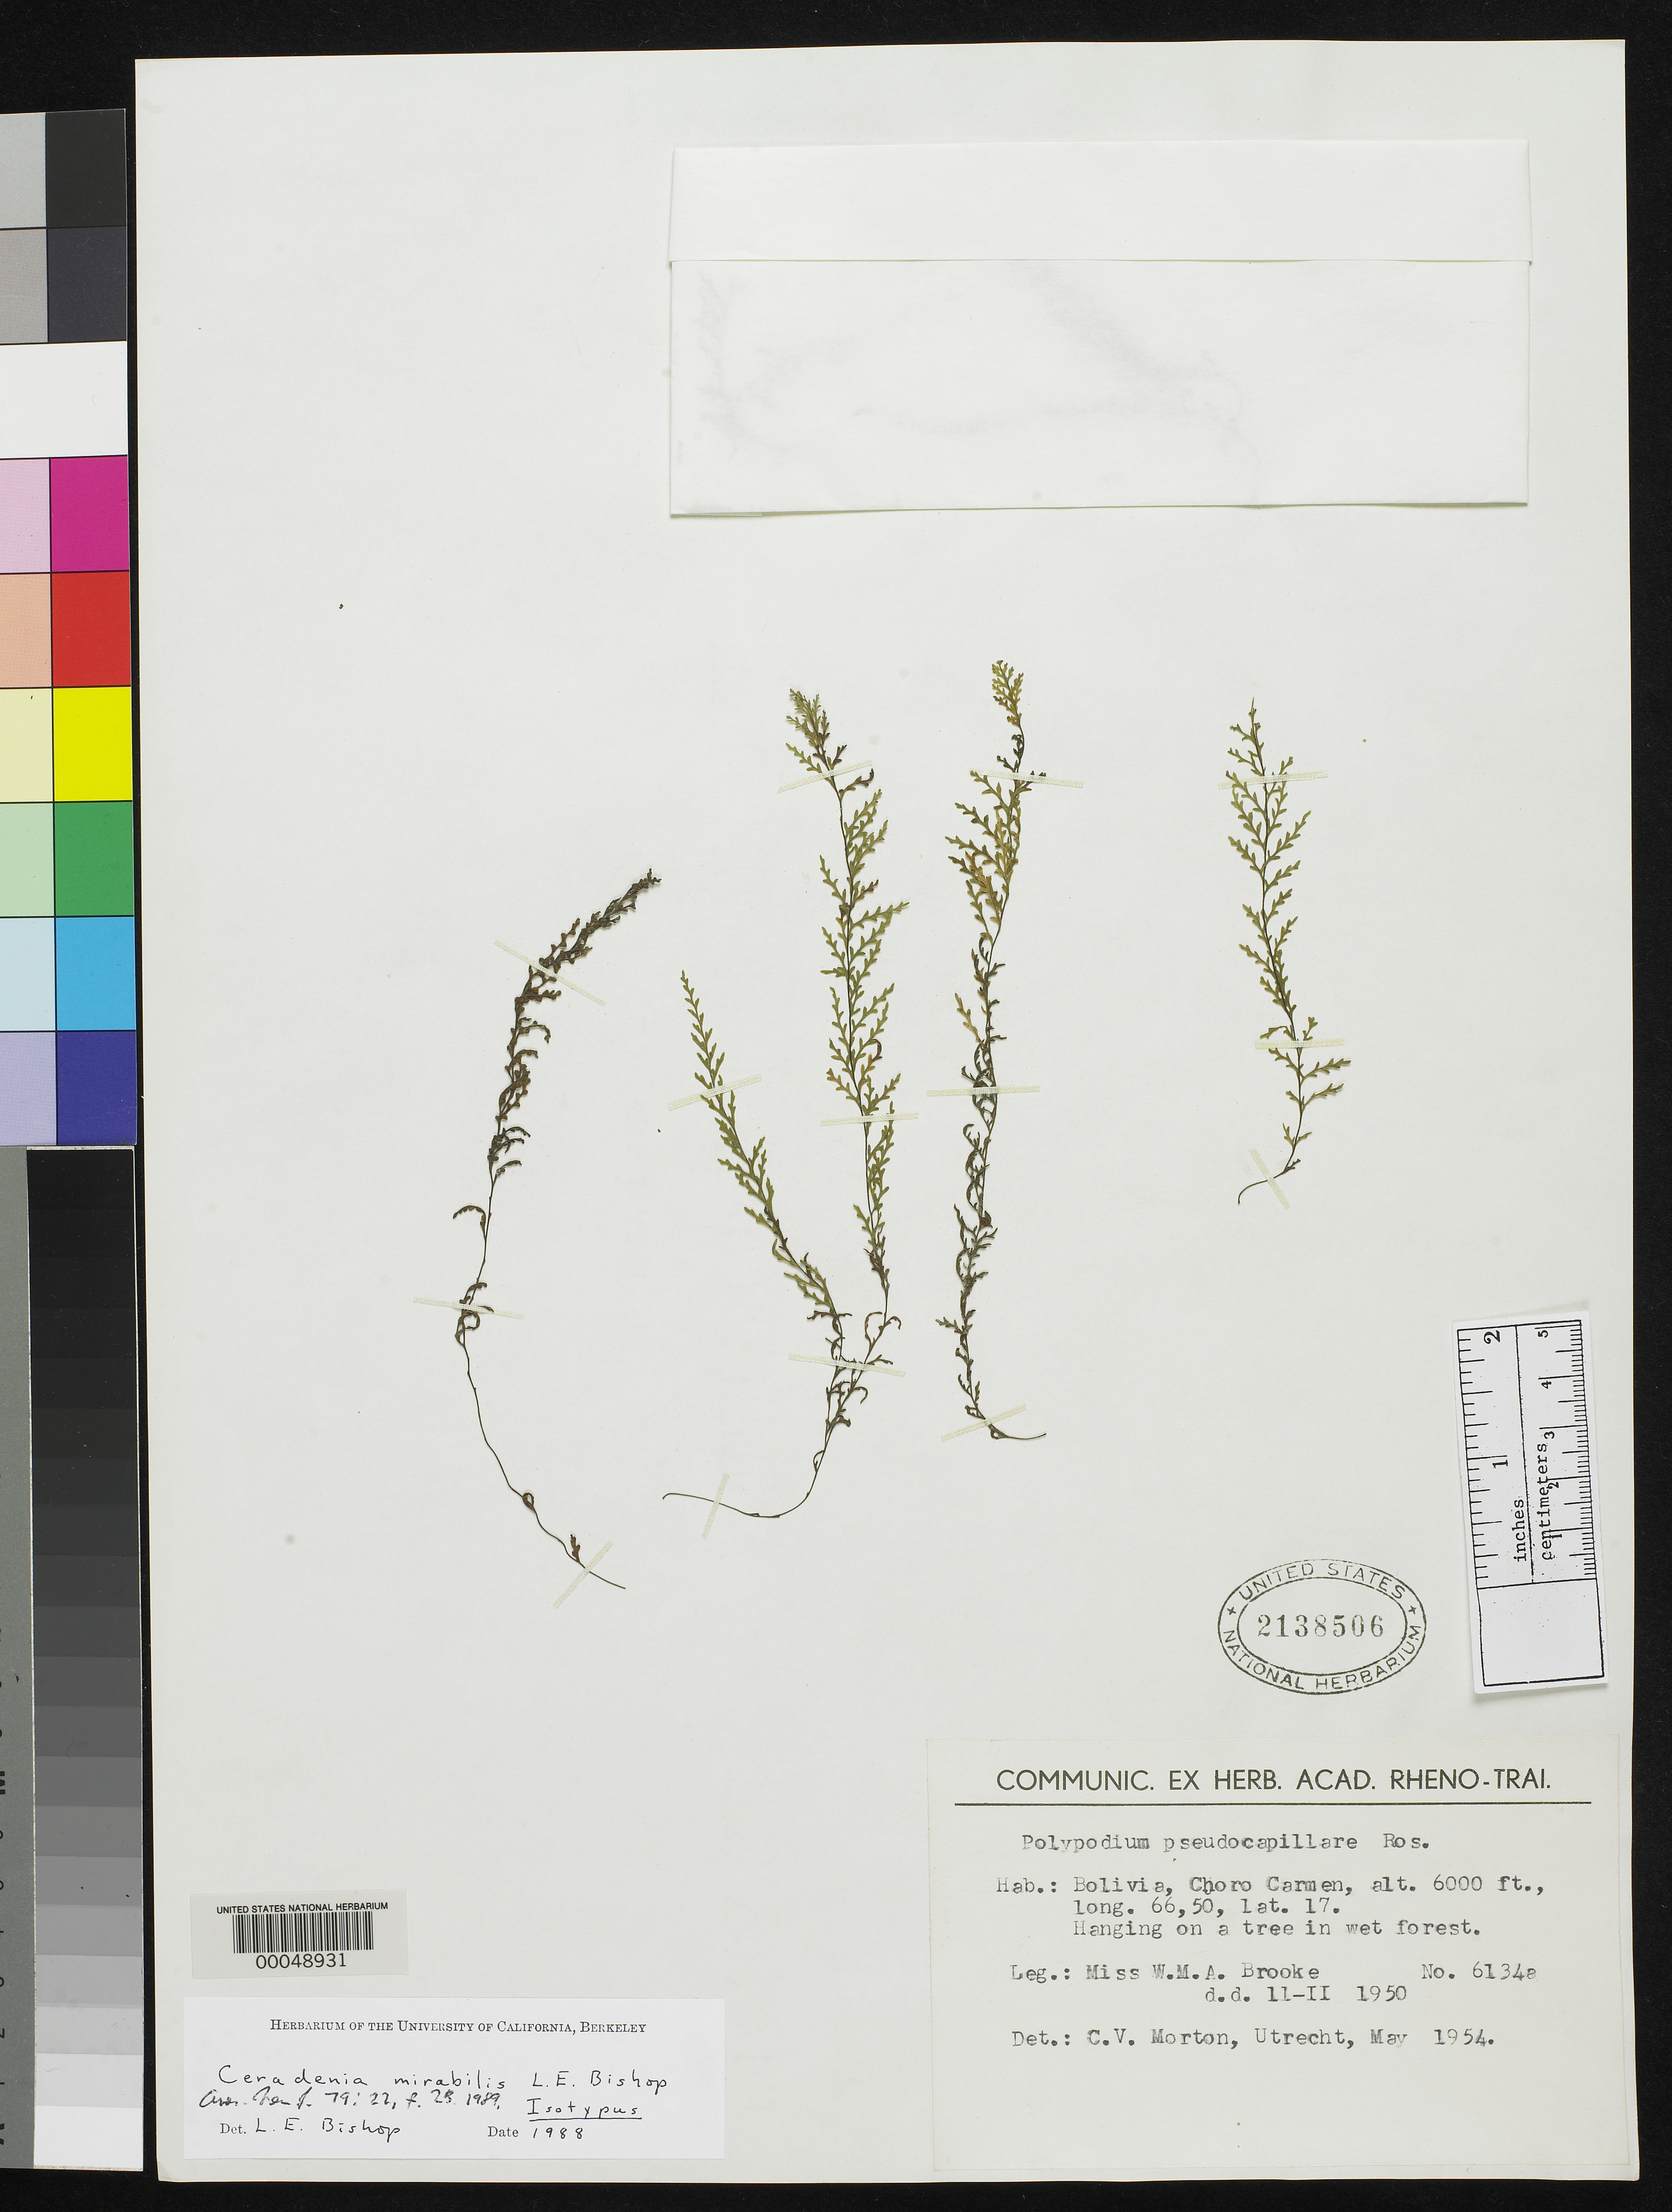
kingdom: Plantae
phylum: Tracheophyta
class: Polypodiopsida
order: Polypodiales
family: Polypodiaceae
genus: Ceradenia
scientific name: Ceradenia mirabilis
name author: L.E. Bishop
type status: Isotype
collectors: W. Brooke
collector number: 6134a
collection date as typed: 11 Feb 1950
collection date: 1950-02-11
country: Bolivia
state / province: Cochabamba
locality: Carmen.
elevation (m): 2438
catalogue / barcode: US 2138506